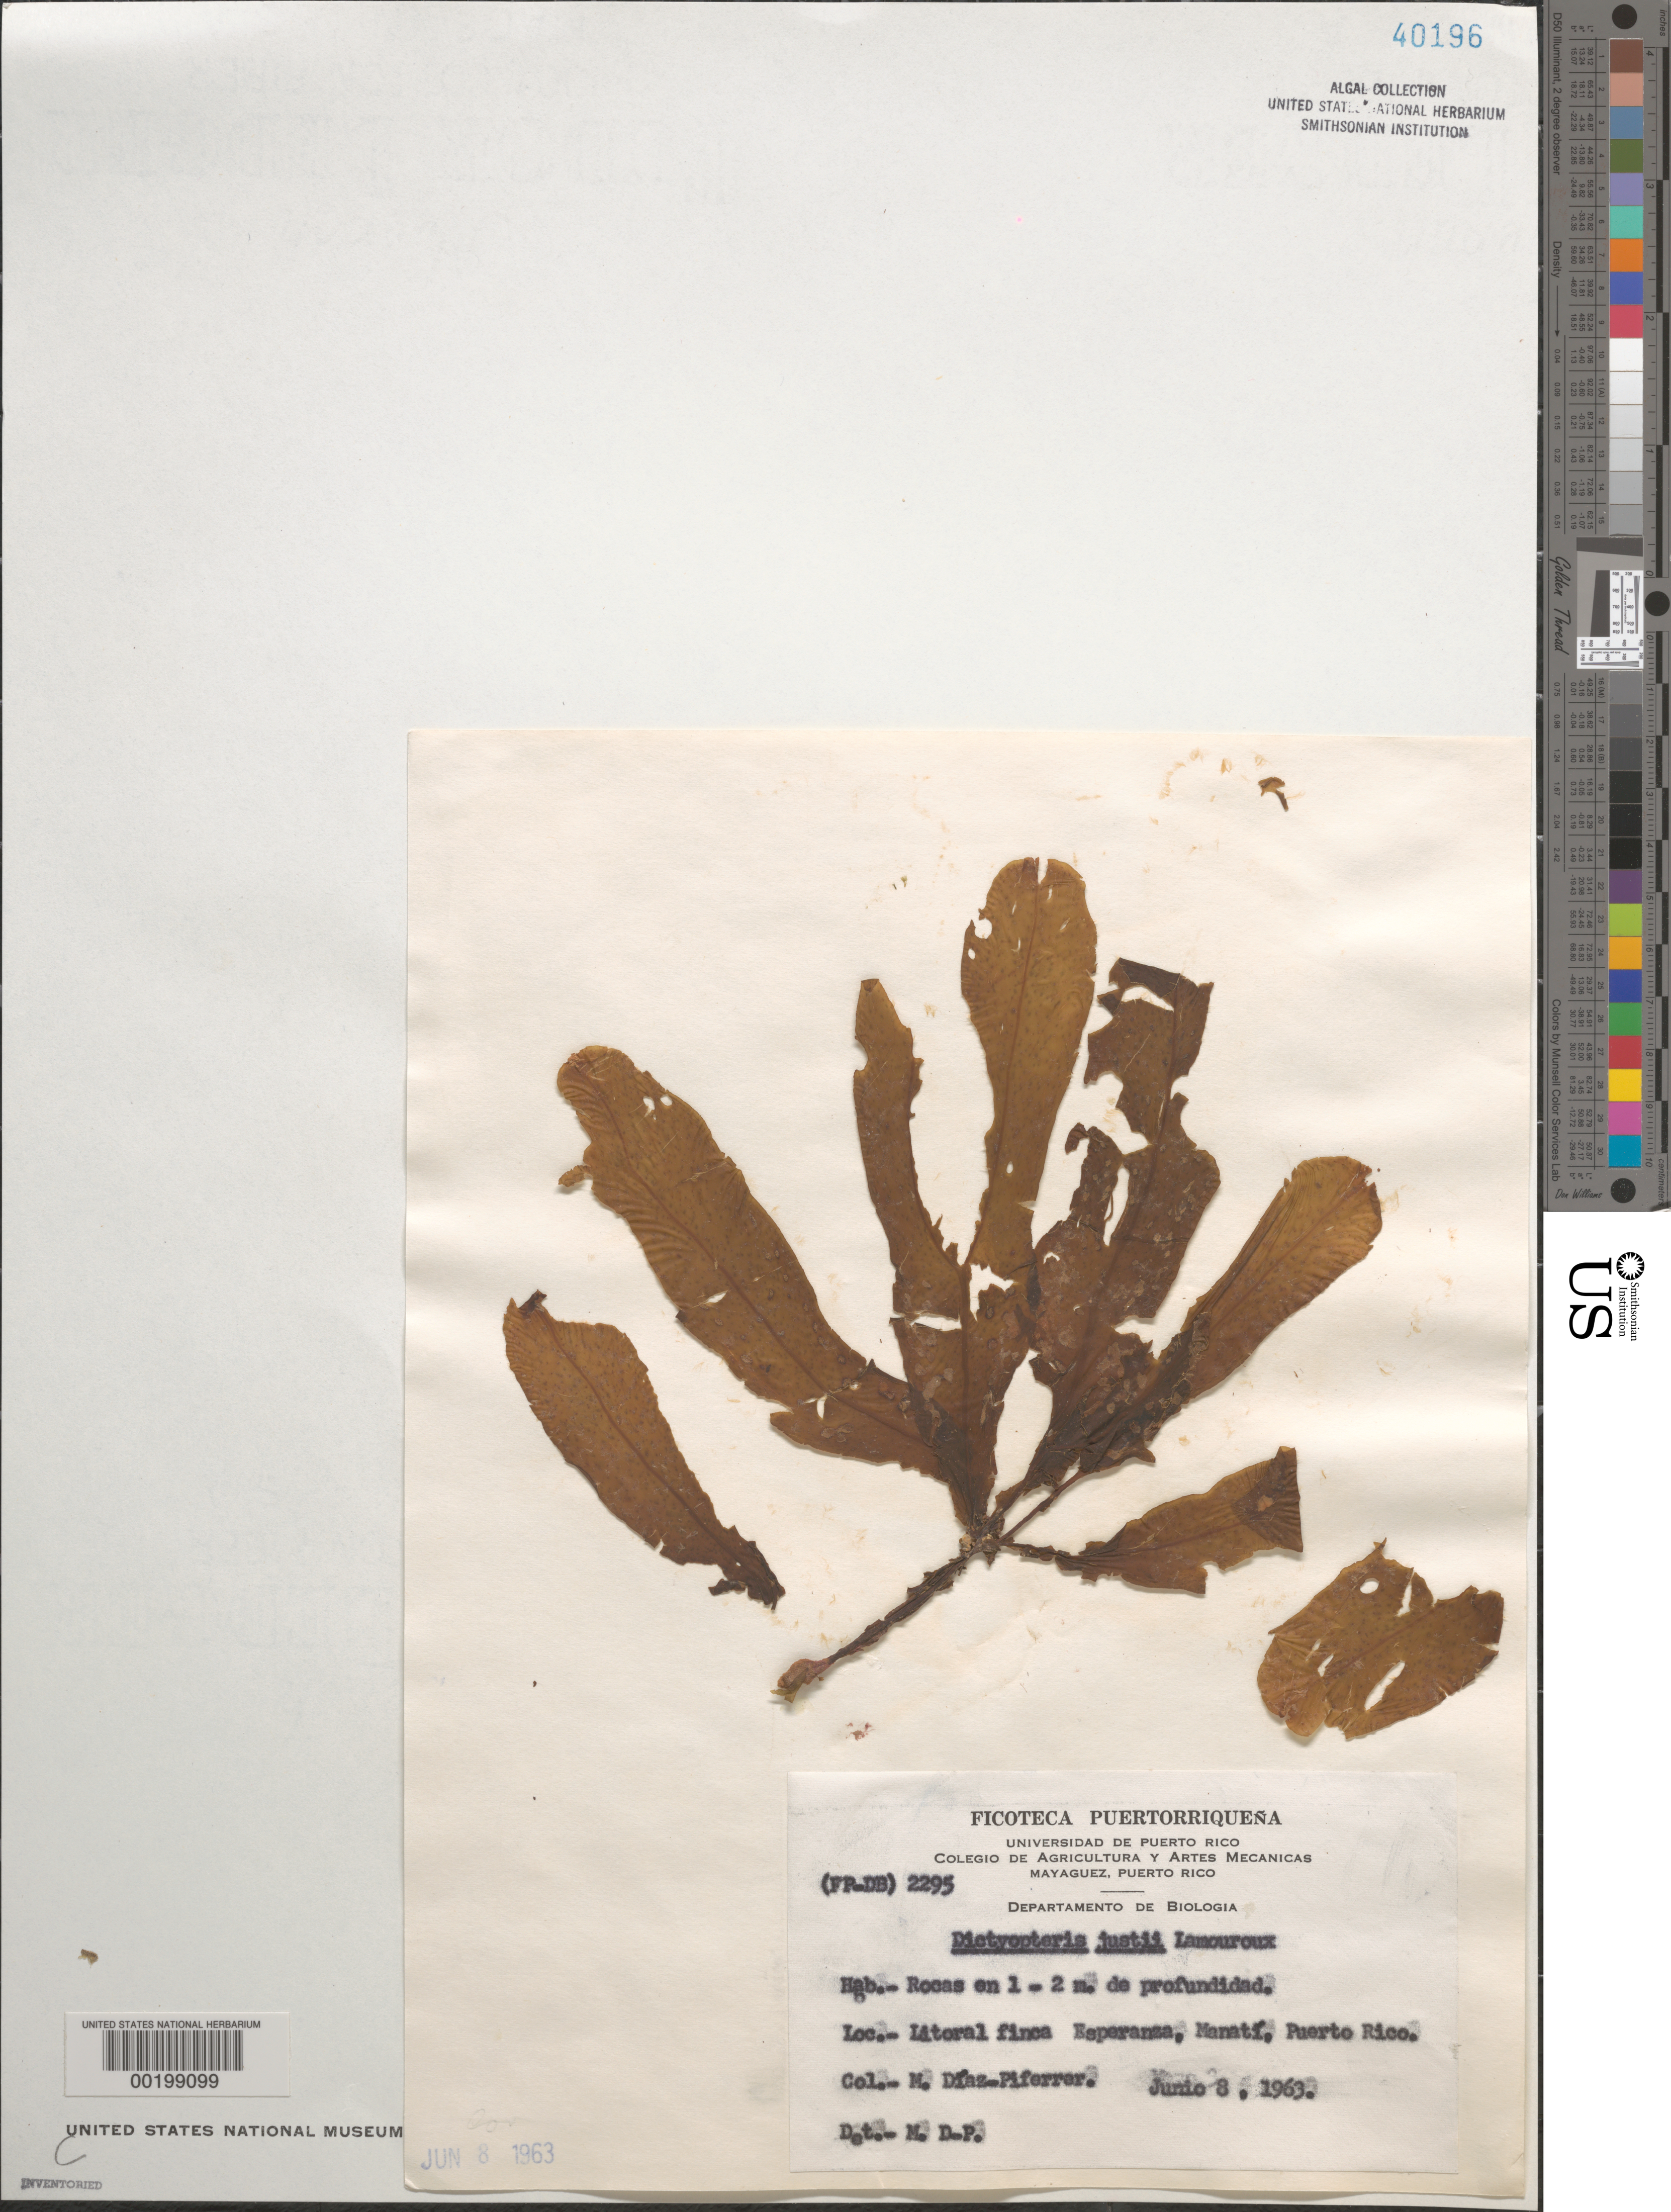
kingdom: Chromista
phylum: Ochrophyta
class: Phaeophyceae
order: Dictyotales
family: Dictyotaceae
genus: Dictyopteris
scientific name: Dictyopteris justii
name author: J.V.Lamouroux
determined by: Diaz-Piferrer, M.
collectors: M. Diaz-Piferrer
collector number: (fp-db) 2295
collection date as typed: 08 Jun 1963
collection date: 1963-06-08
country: Puerto Rico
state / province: Manati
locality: Esperanza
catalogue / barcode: US 40196